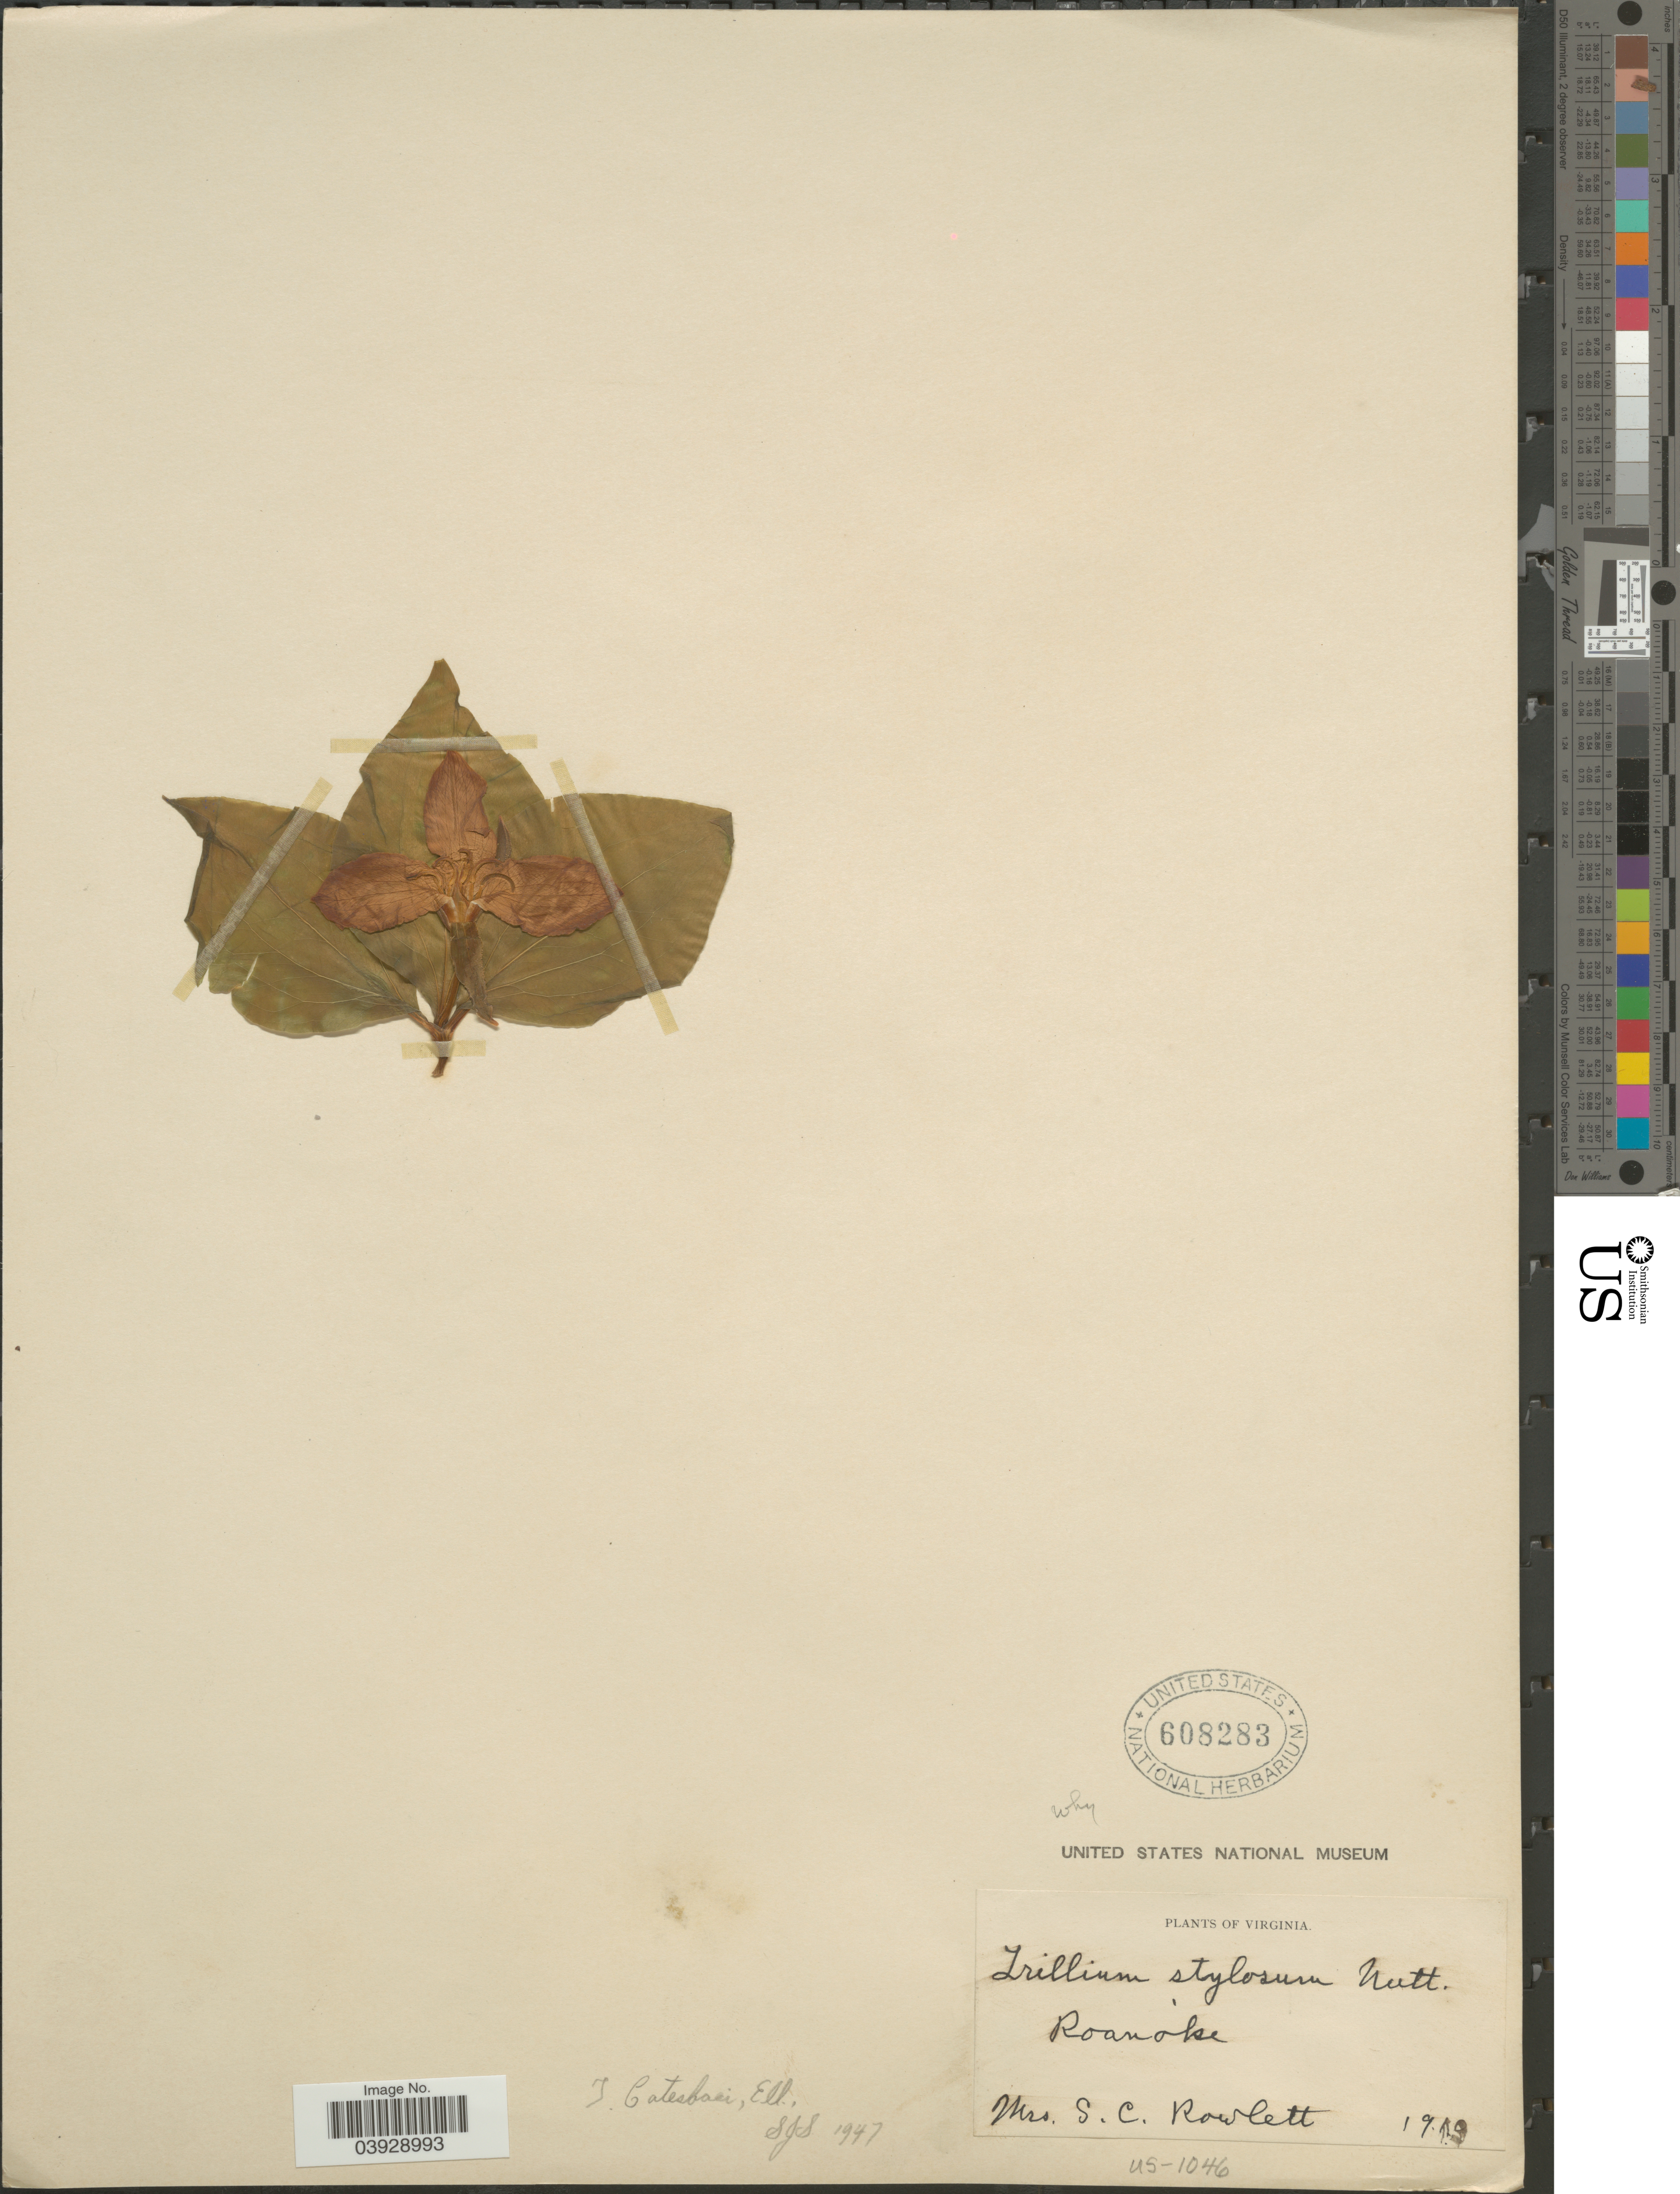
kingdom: Plantae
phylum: Tracheophyta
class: Liliopsida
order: Liliales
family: Melanthiaceae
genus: Trillium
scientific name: Trillium catesbaei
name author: Elliott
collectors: S. Rowlett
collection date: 1910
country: United States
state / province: Virginia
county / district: Roanoke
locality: Roanoke.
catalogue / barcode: US 608283